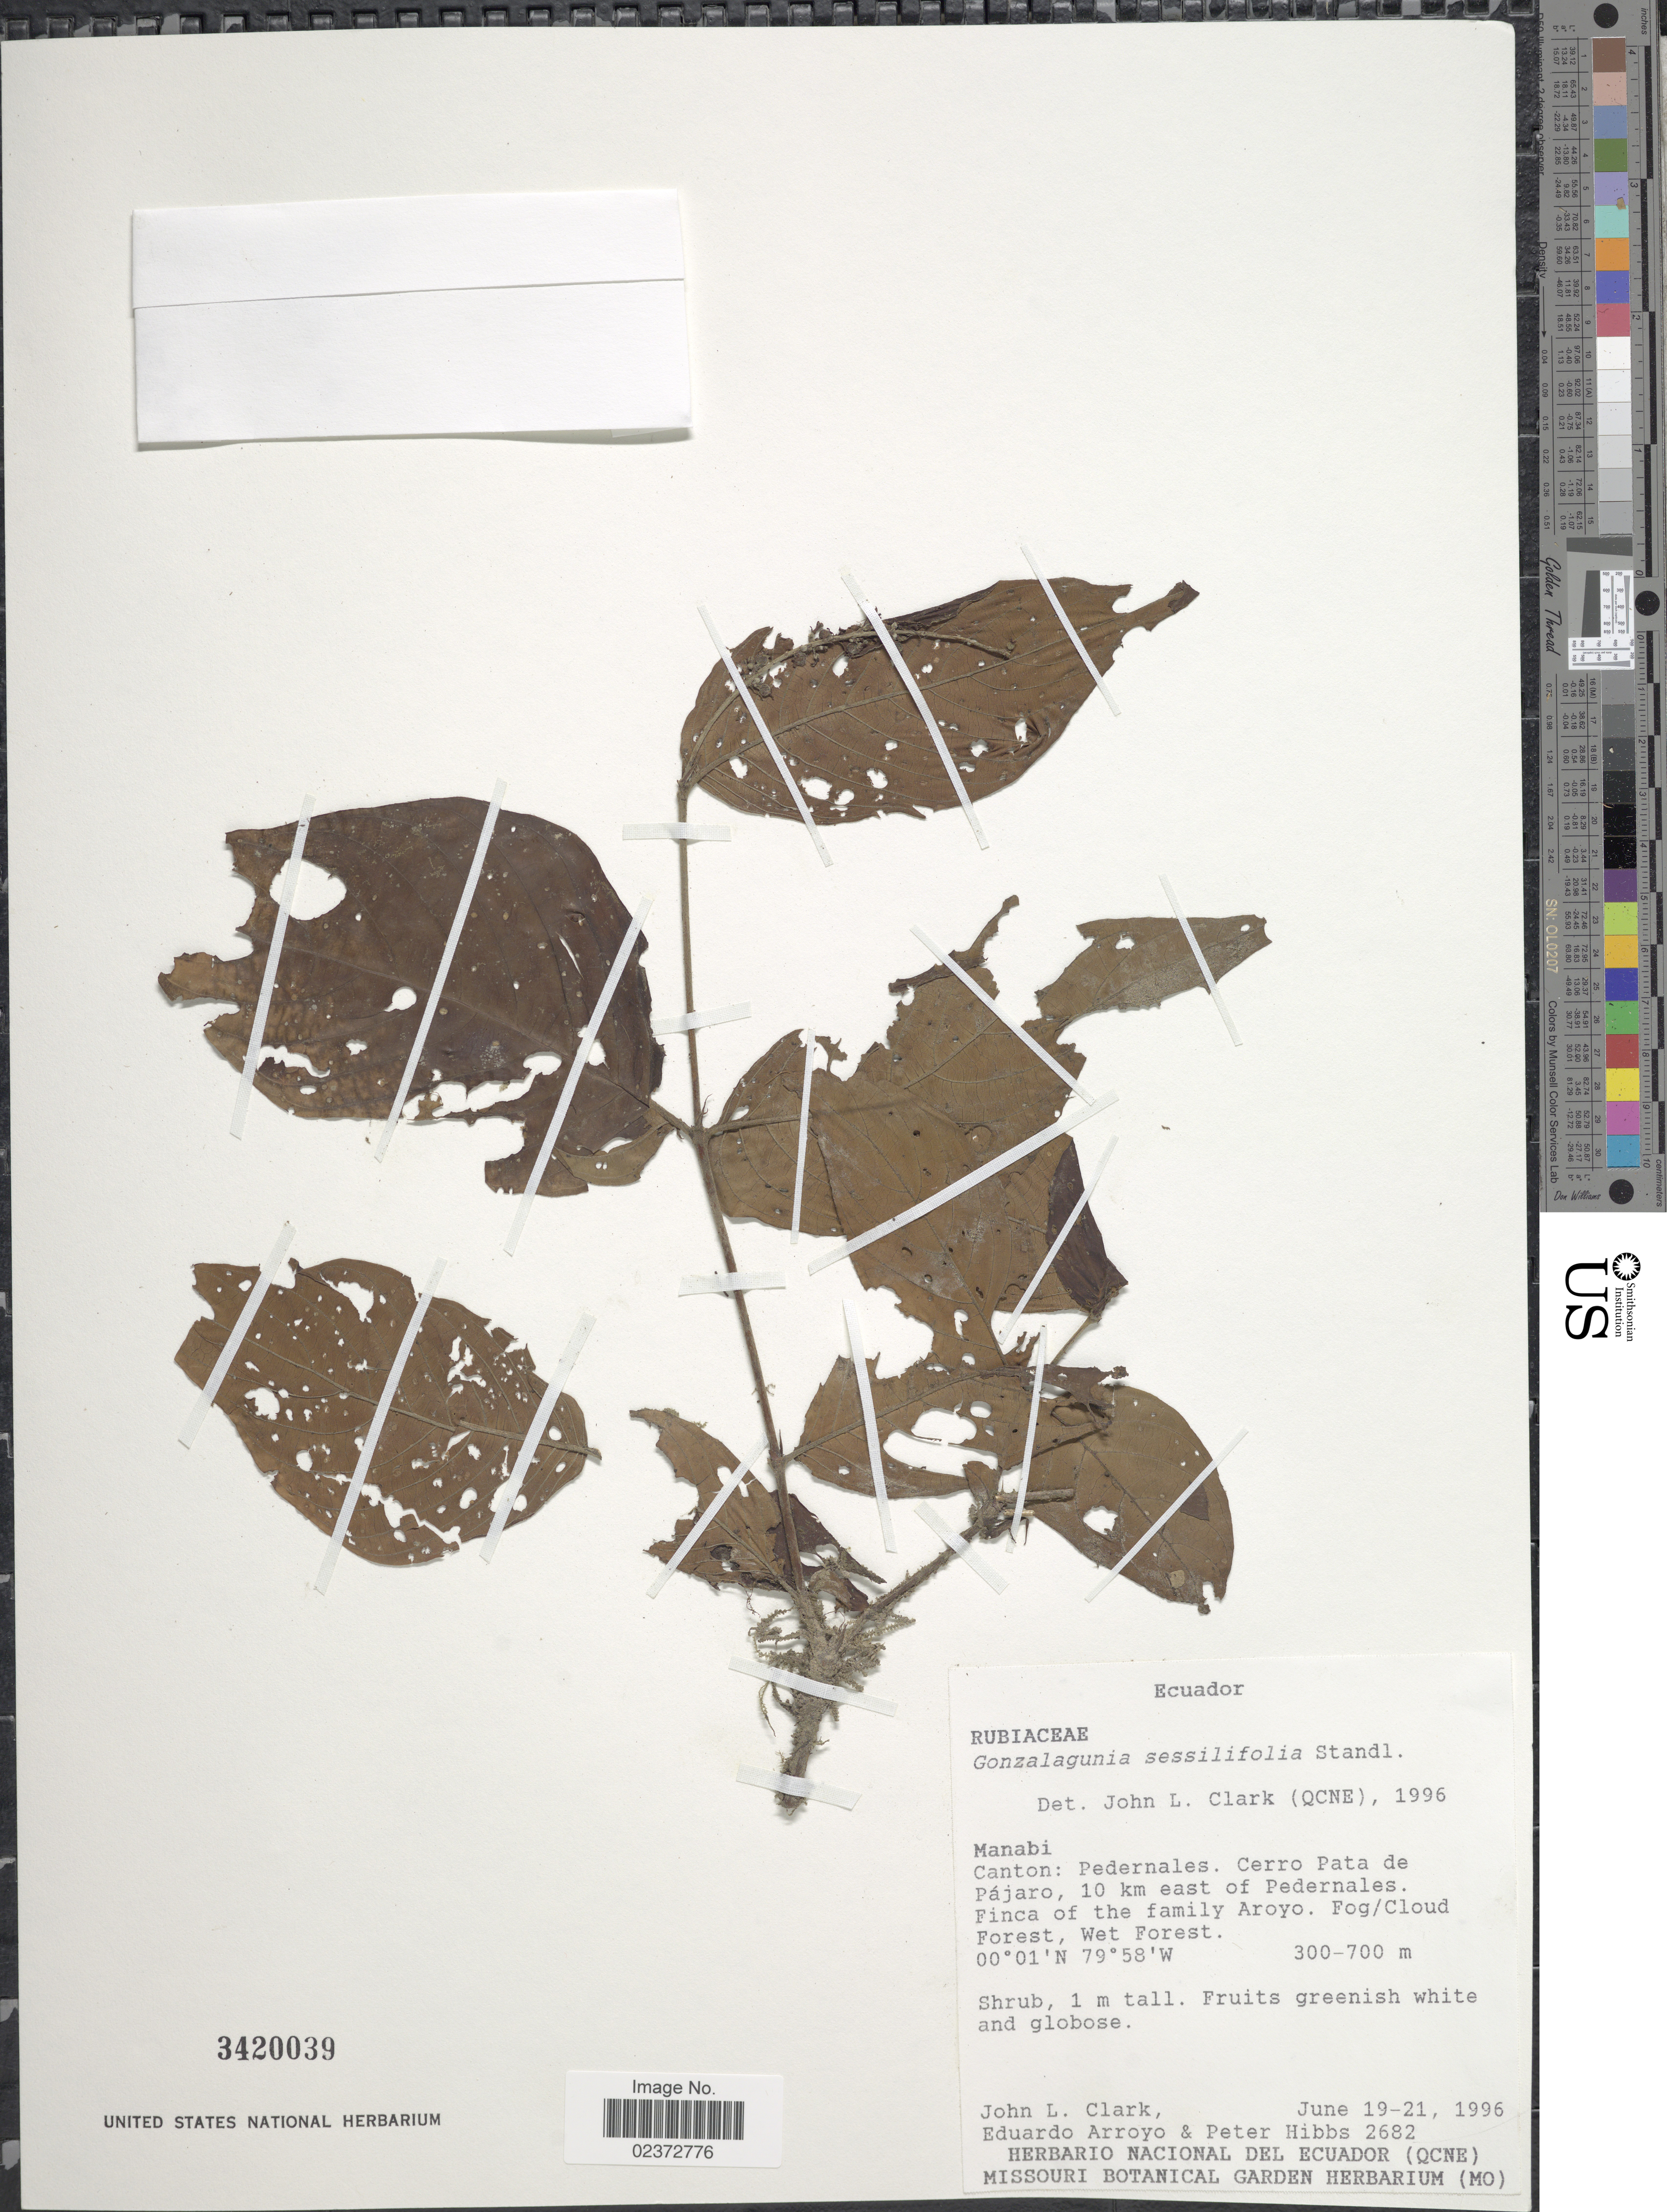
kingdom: Plantae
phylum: Tracheophyta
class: Magnoliopsida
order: Gentianales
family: Rubiaceae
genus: Gonzalagunia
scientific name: Gonzalagunia sessilifolia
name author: Standl.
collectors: J. L. Clark, E. Arroyo & P. Hibbs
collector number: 2682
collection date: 1996-06-19/1996-06-21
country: Ecuador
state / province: Manabí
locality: Canton: Pedernales. Cerro Pata de Pájaro, 10 km east of Pedernales. Finca of the family Aroyo. Fog/Cloud Forest, Wet Forest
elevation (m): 300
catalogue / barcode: US 3420039